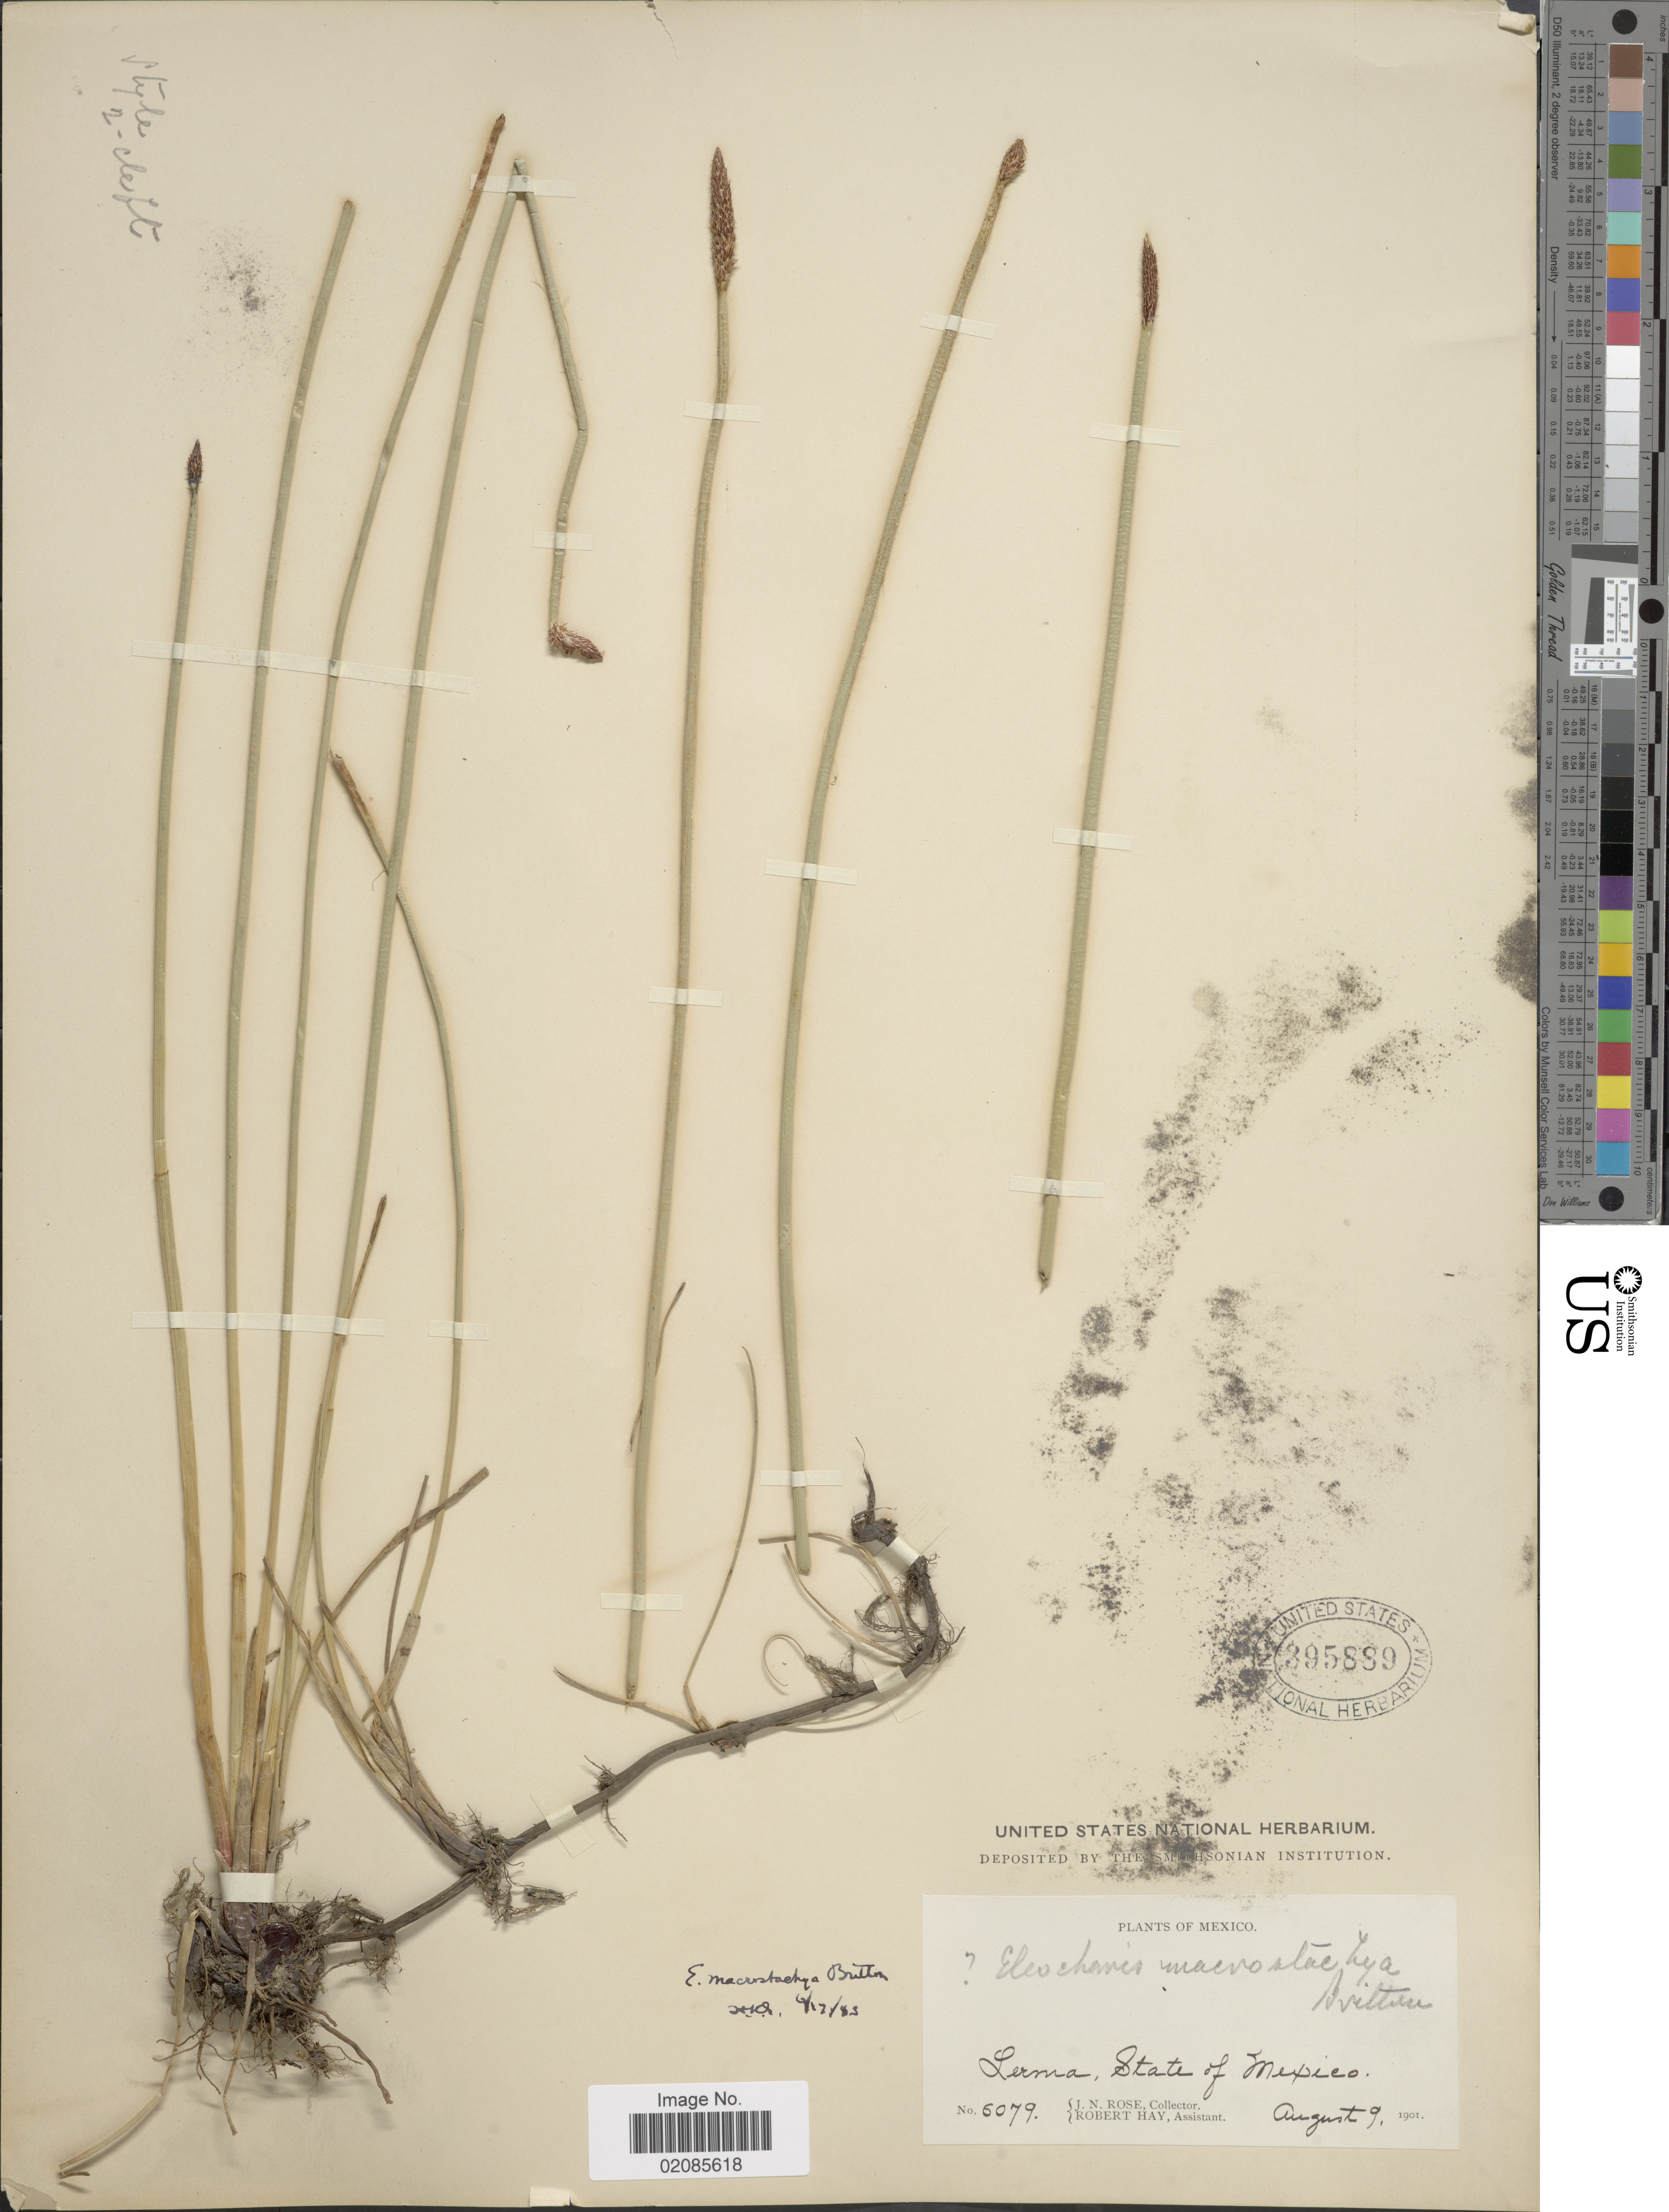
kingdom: Plantae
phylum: Tracheophyta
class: Liliopsida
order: Poales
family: Cyperaceae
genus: Eleocharis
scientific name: Eleocharis macrostachya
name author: Britton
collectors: J. N. Rose & R. Hay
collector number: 6079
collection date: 1901-08-09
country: Mexico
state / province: México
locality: Lerma.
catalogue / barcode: US 395889